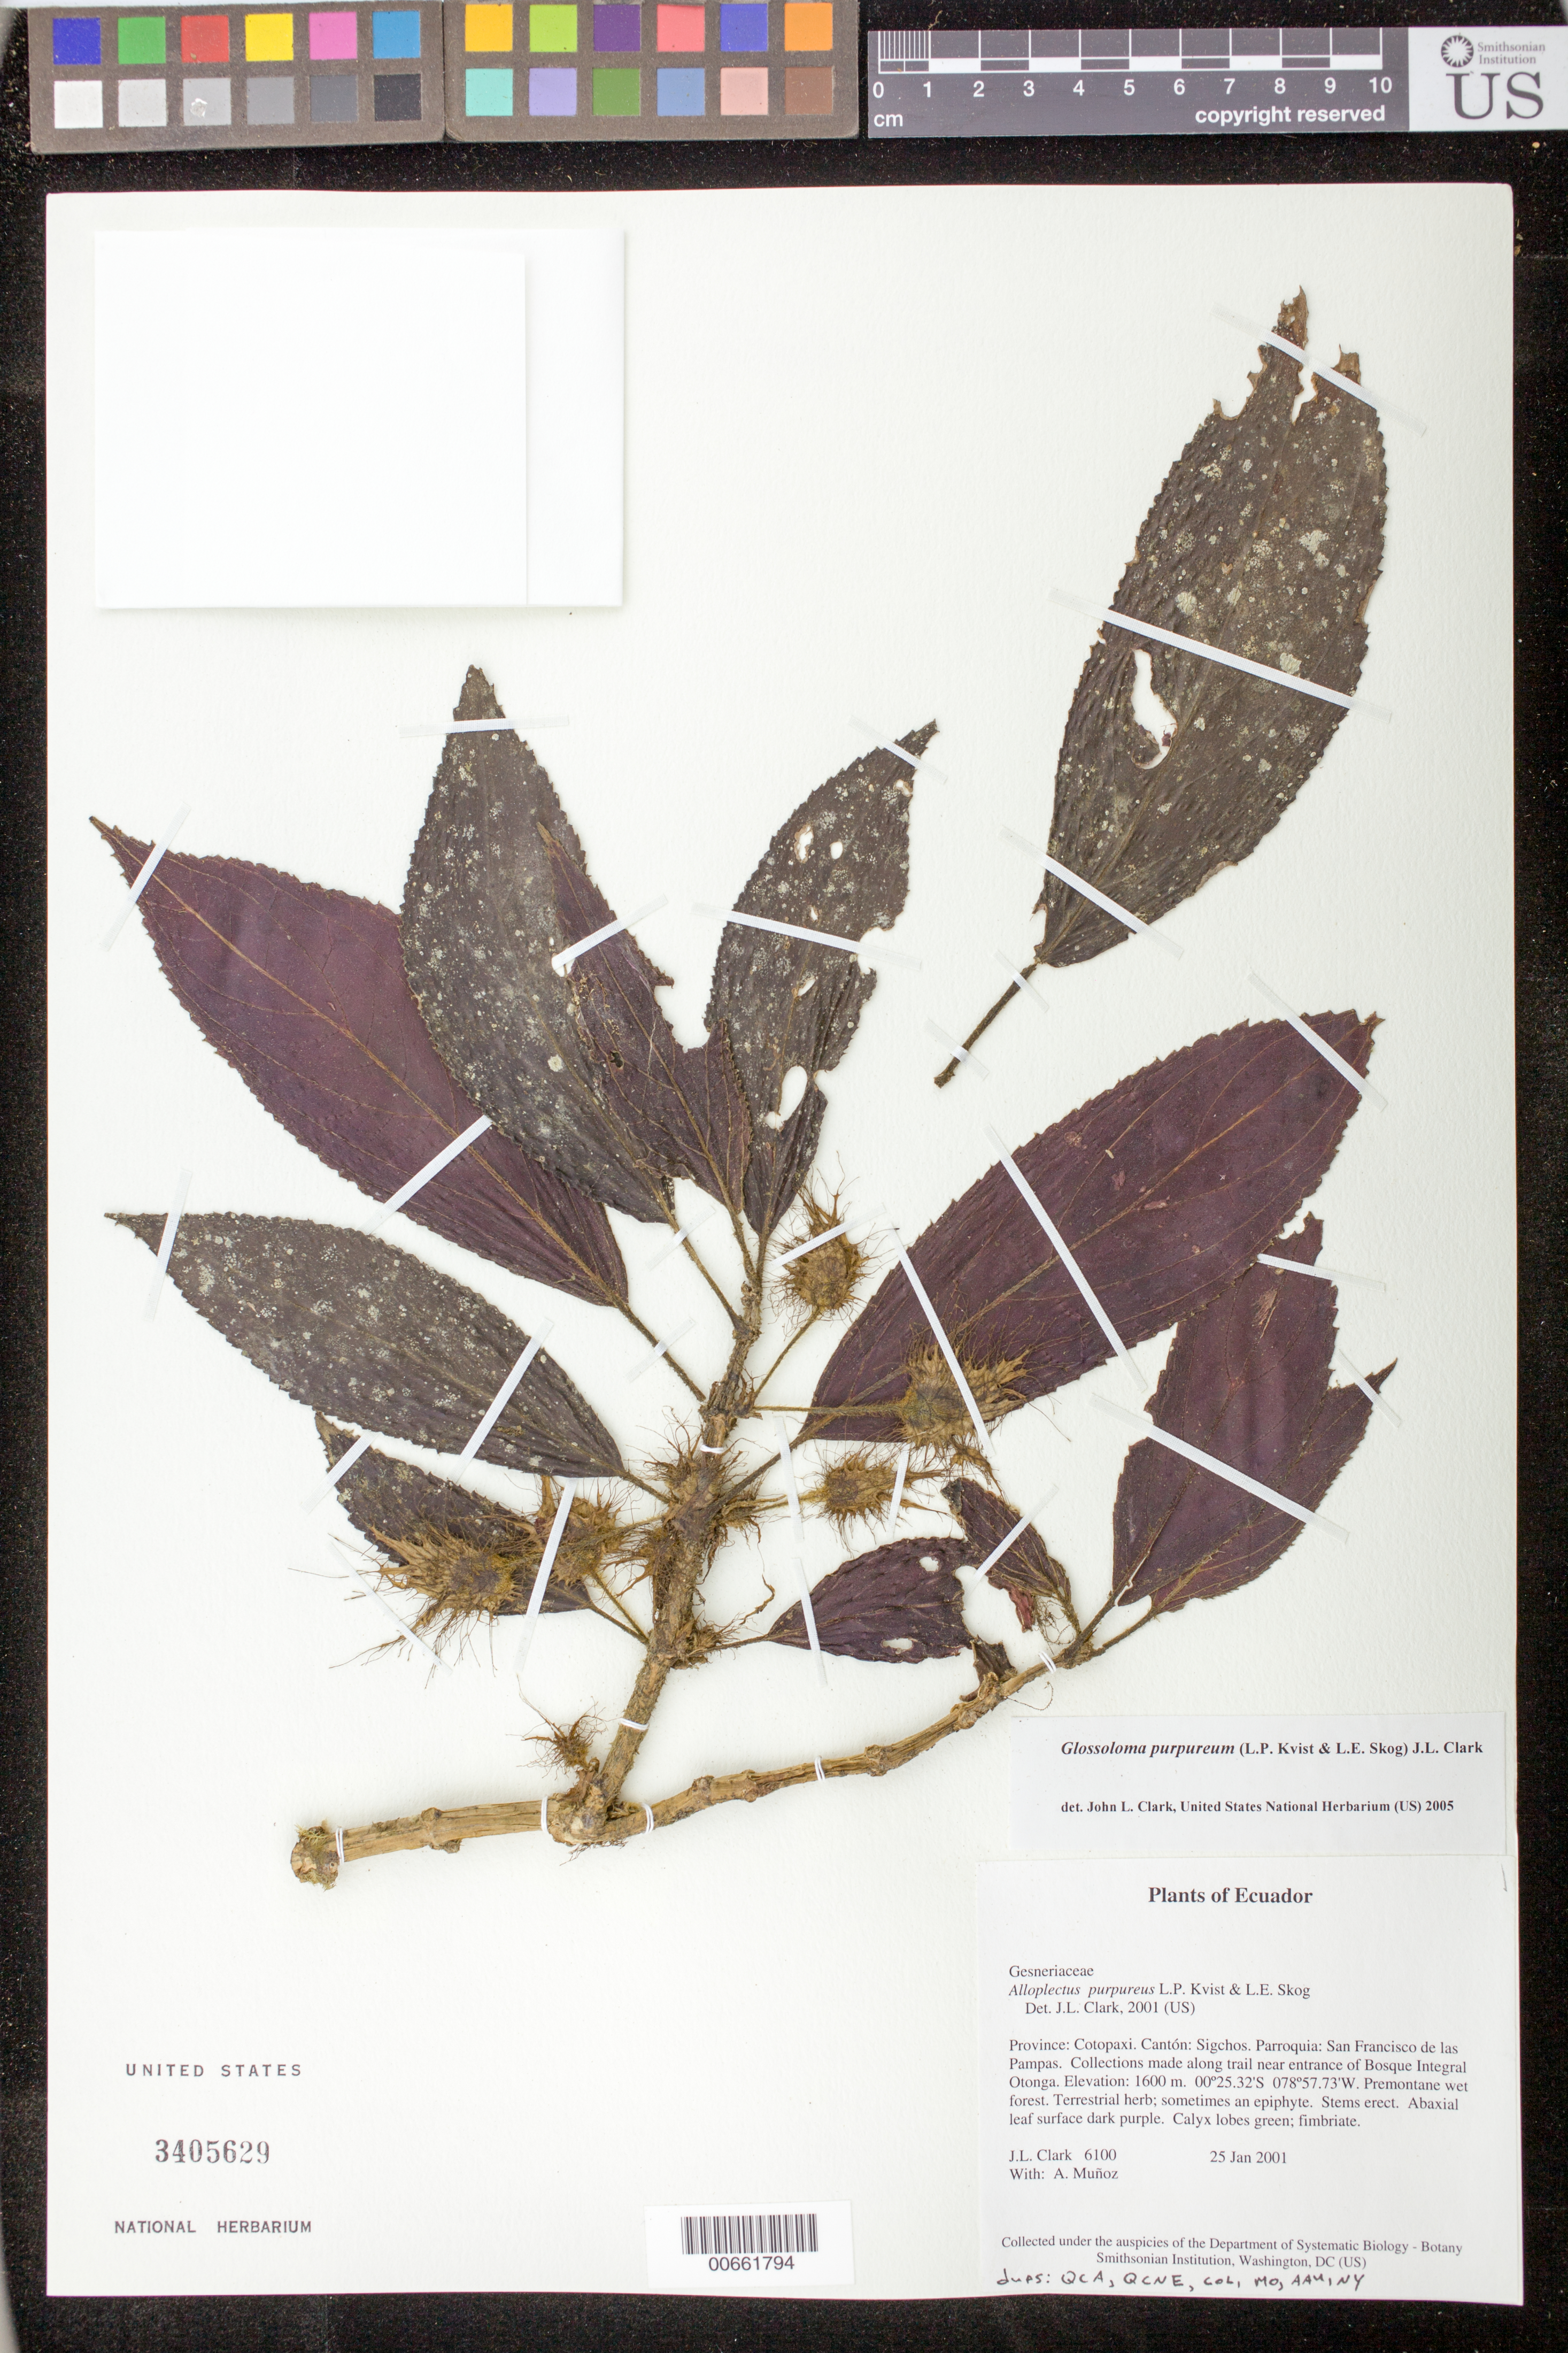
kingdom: Plantae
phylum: Tracheophyta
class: Magnoliopsida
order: Lamiales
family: Gesneriaceae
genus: Glossoloma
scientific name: Glossoloma purpureum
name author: (L.P. Kvist & L.E. Skog) J.L. Clark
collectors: J. L. Clark & A. Muñoz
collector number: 6100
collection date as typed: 25 Jan 2001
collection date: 2001-01-25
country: Ecuador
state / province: Cotopaxi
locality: Cantón: Sigchos. Parroquia: San Francisco de las Pampas. Collections made along trail near entrance of Bosque Integral Otonga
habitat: Premontane wet forest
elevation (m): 1600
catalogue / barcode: US 3405629